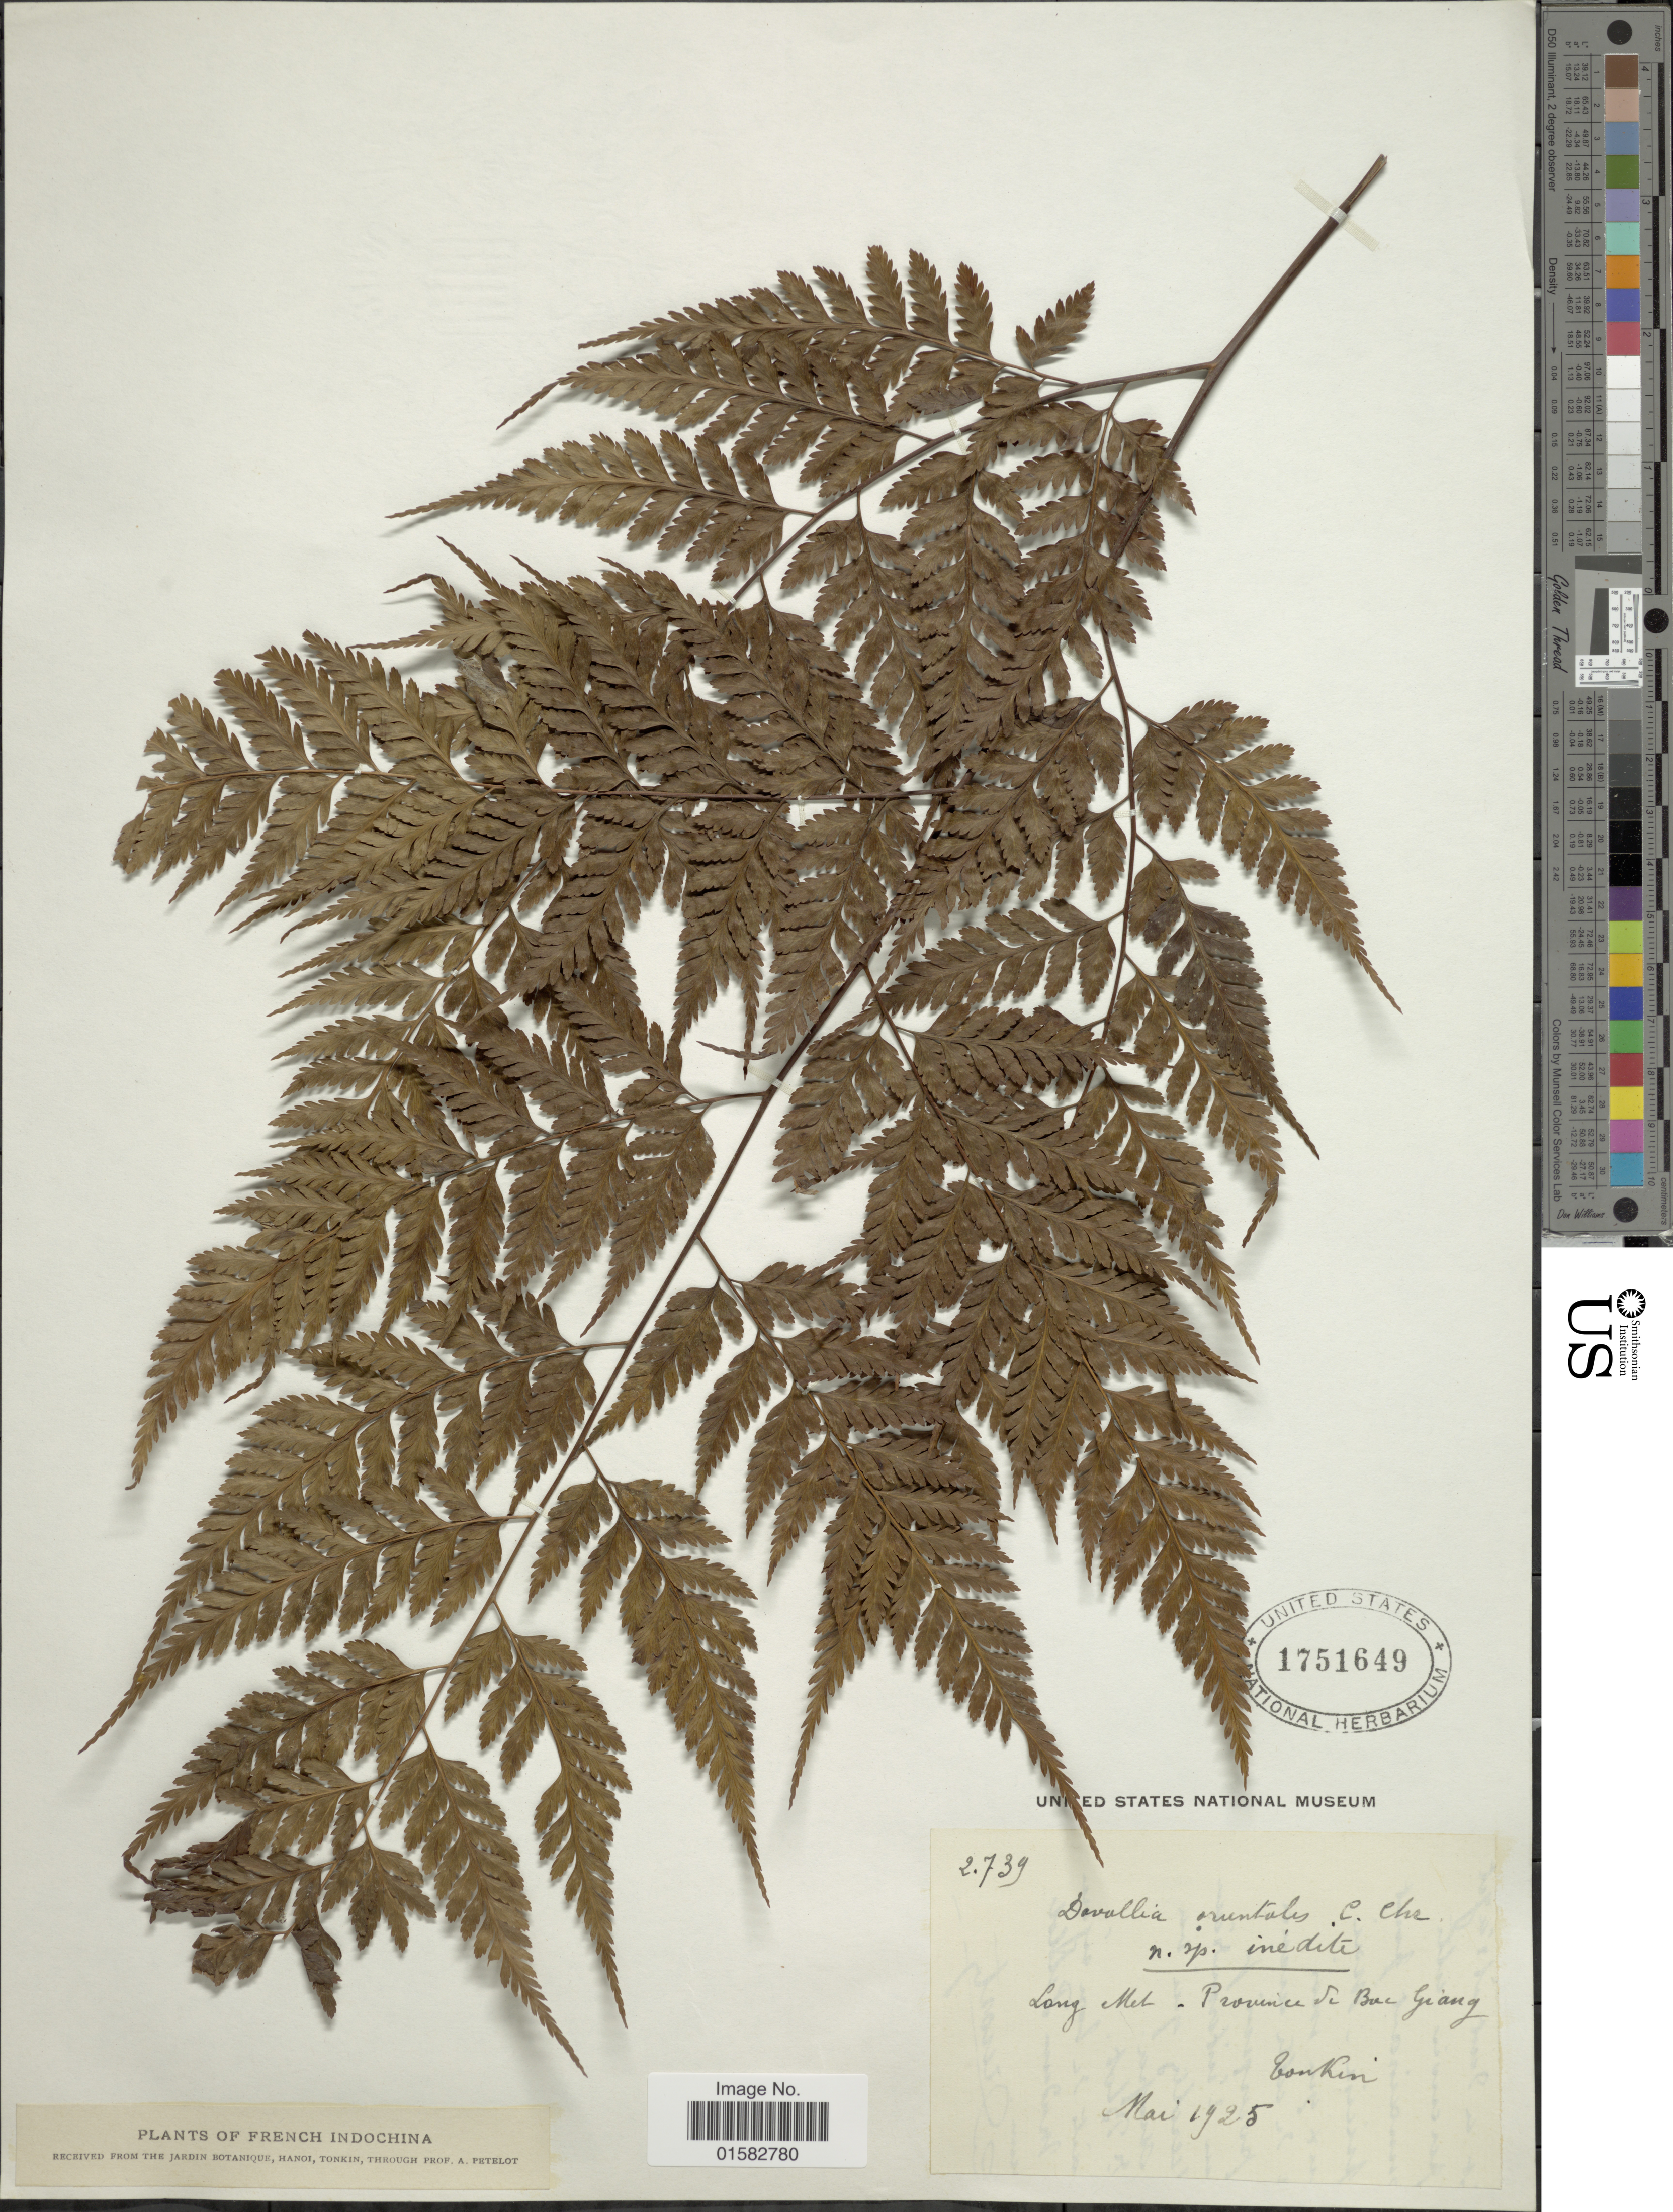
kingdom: Plantae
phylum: Tracheophyta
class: Polypodiopsida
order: Polypodiales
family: Davalliaceae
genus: Davallia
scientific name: Davallia divaricata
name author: Blume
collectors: A. Petelot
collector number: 2739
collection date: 1925-05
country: Vietnam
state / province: Bac Giang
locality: Tonkin. Long Mt,. Province vi Bac Giang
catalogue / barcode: US 1751649